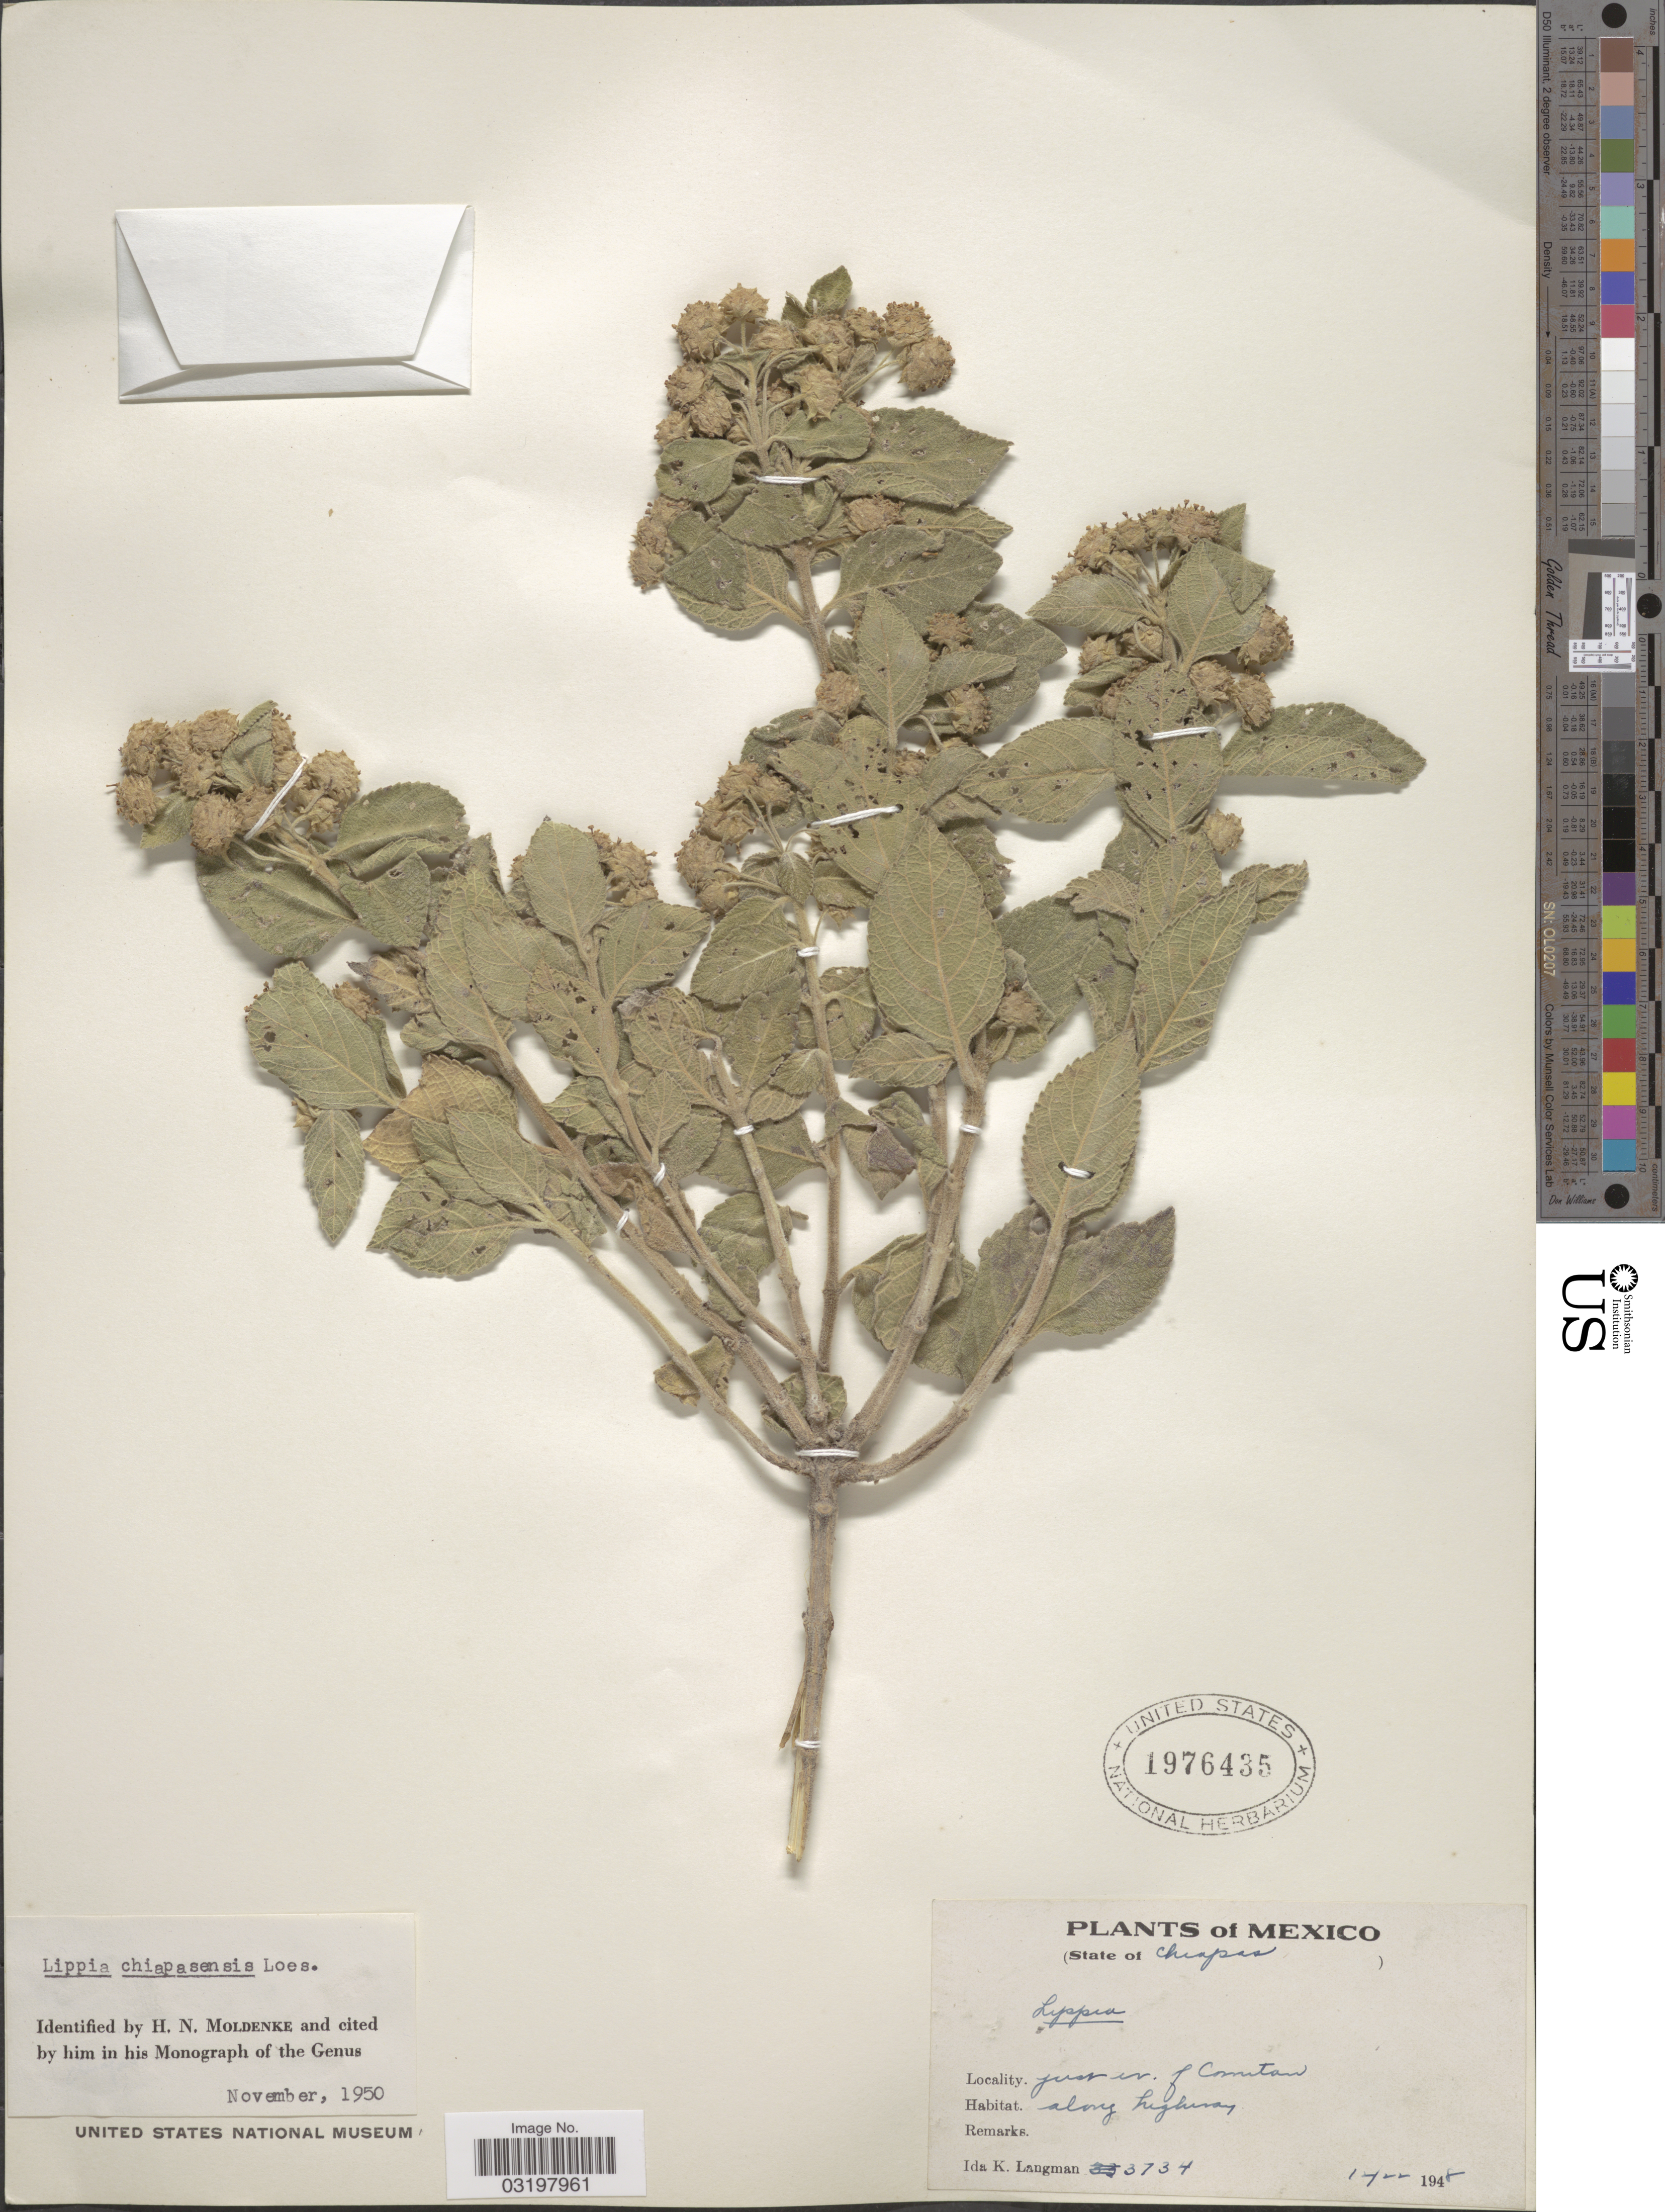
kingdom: Plantae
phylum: Tracheophyta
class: Magnoliopsida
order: Lamiales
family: Verbenaceae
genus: Lippia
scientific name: Lippia chiapasensis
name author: Loes.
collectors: I. K. Langman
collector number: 3734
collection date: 1948-02-14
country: Mexico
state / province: Chiapas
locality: Just N. of Comitan.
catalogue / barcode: US 1976435